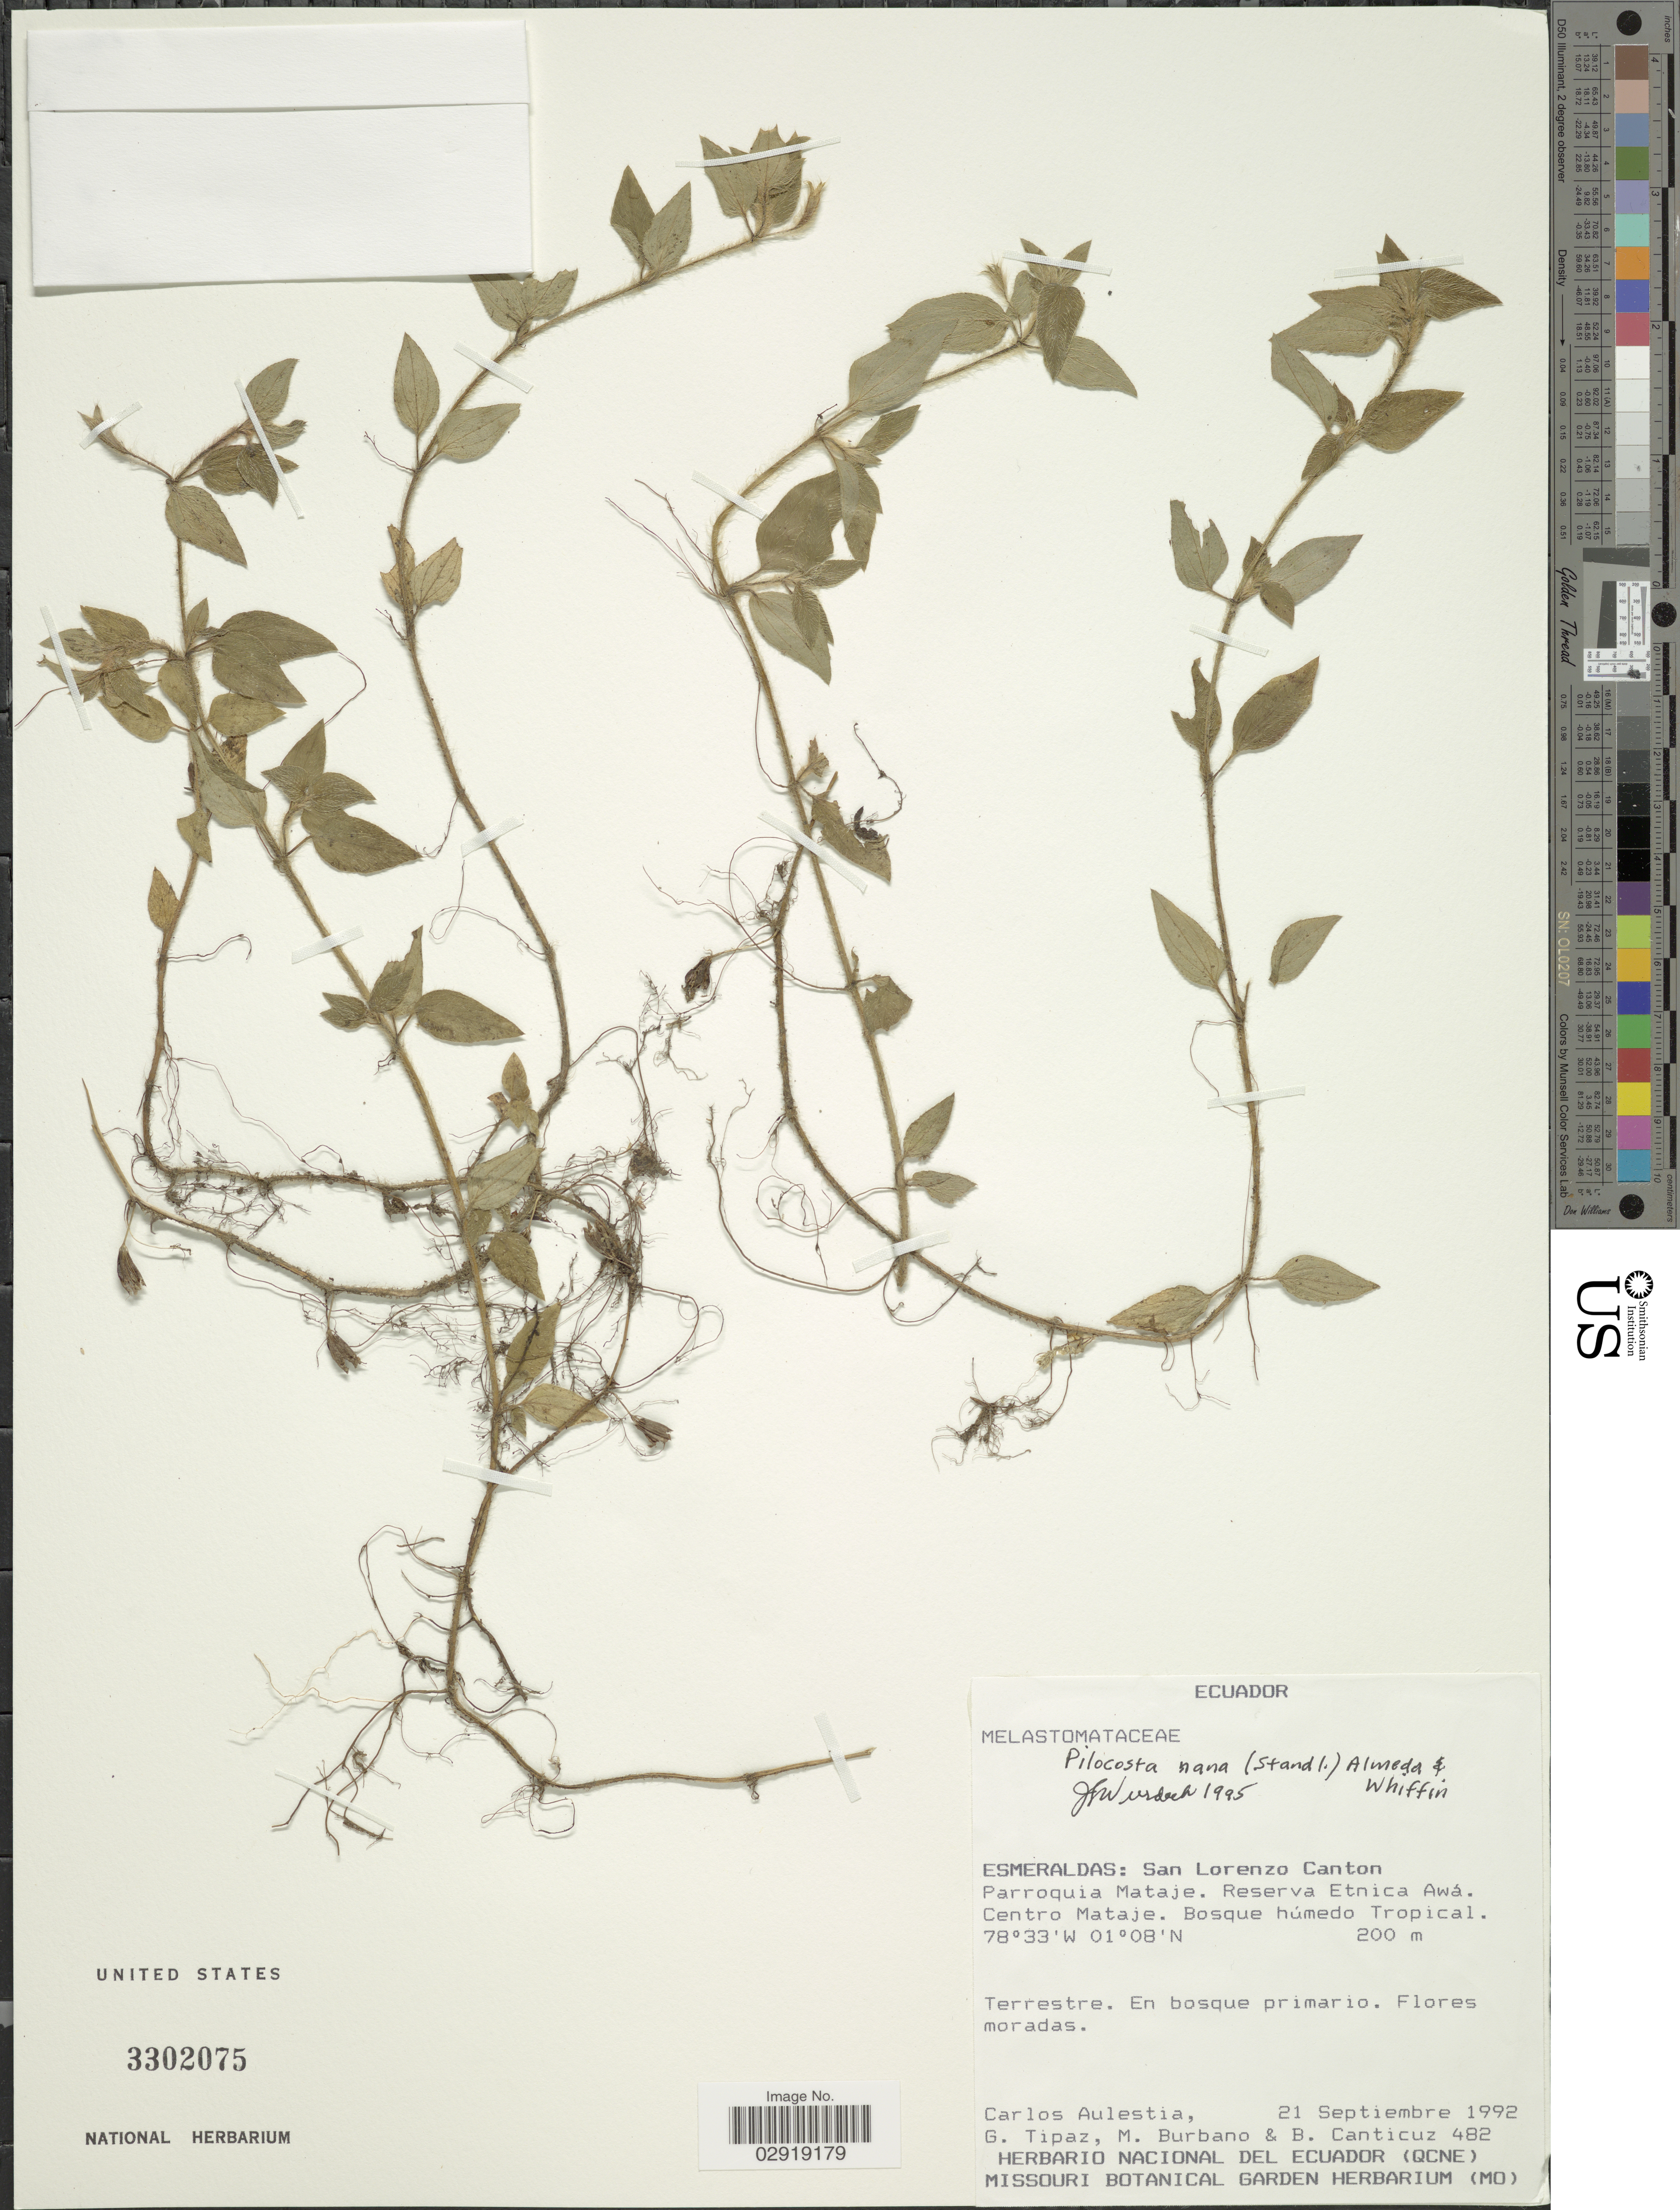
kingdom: Plantae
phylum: Tracheophyta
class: Magnoliopsida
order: Myrtales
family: Melastomataceae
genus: Pilocosta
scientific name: Pilocosta nana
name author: (Standl.) Almeda &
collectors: C. Aulestia, G. Tipaz, M. Burbano & B. Canticuz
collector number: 482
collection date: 1992-09-21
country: Ecuador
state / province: Esmeraldas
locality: San Lorenzo Canton. Parroquia Mataje. Reserva Etnica Awá.Centro Mataje.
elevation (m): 200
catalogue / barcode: US 3302075